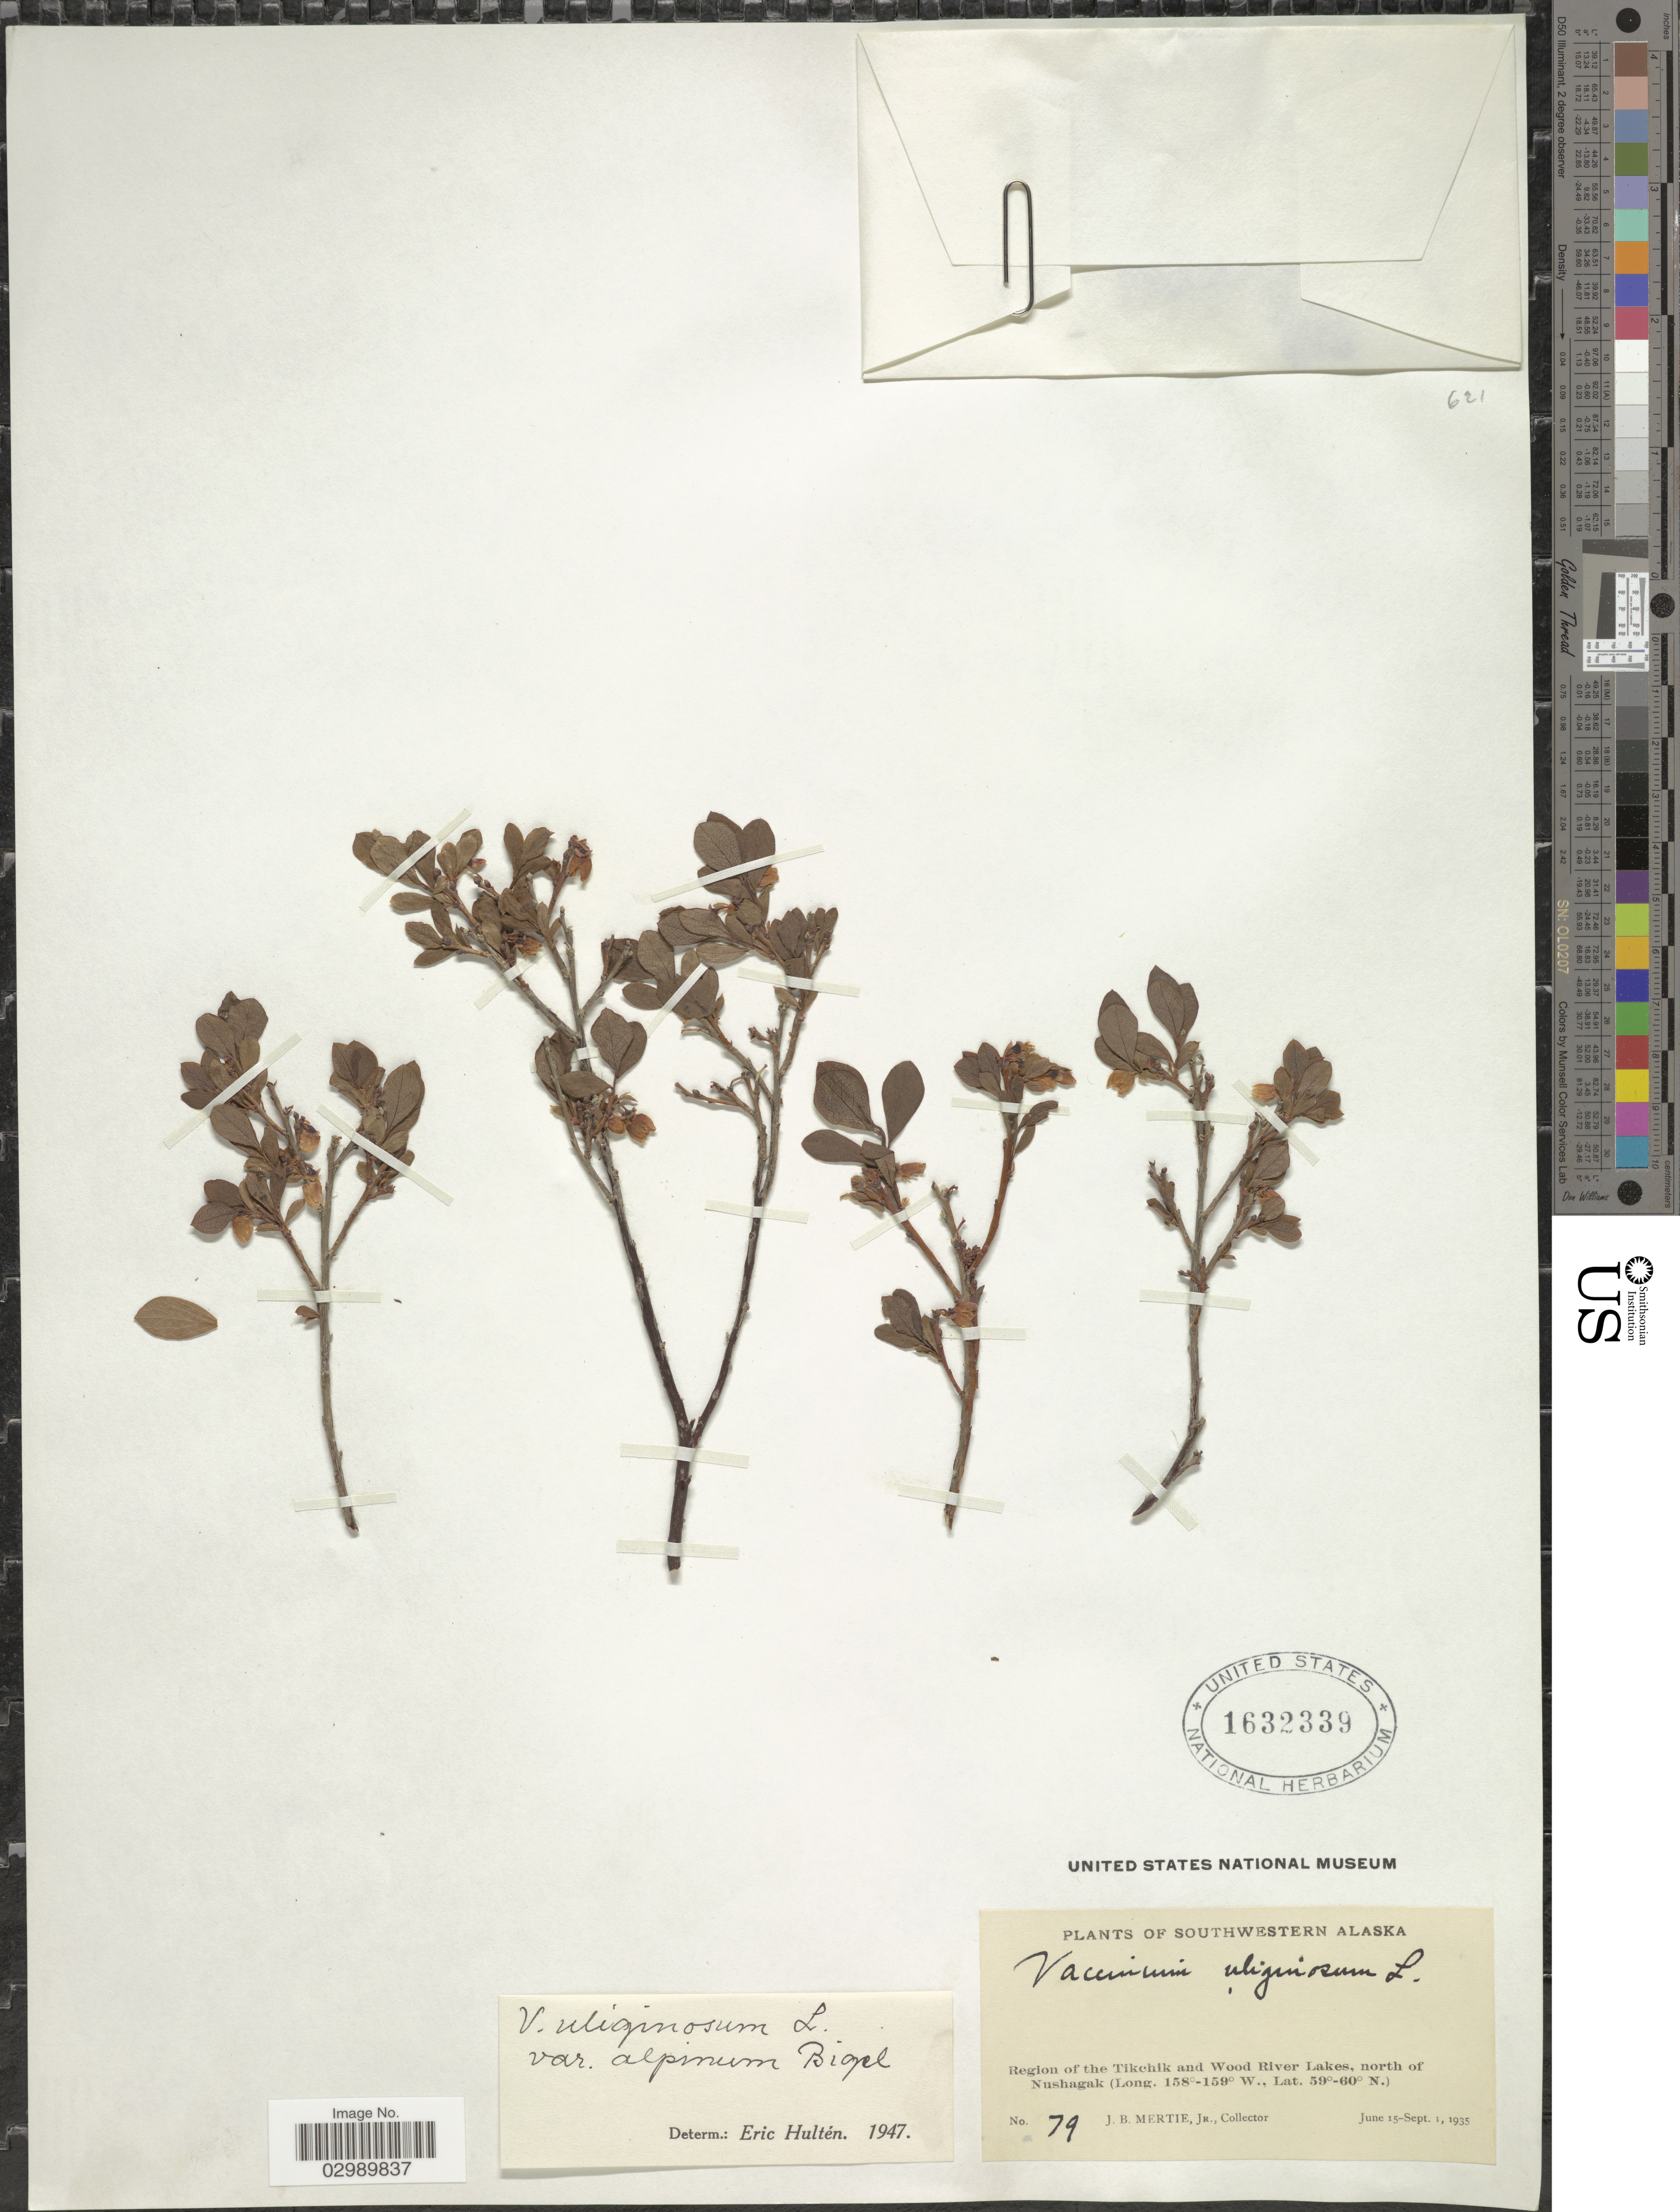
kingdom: Plantae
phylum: Tracheophyta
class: Magnoliopsida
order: Ericales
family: Ericaceae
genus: Vaccinium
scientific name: Vaccinium uliginosum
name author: L.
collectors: J. Mertie Jr.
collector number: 79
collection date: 1935-06-15/1935-09-01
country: United States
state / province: Alaska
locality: Southwestern Alaska, Region of the Tikchik and Wood River Lakes, north of Nushagak.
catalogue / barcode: US 1632339